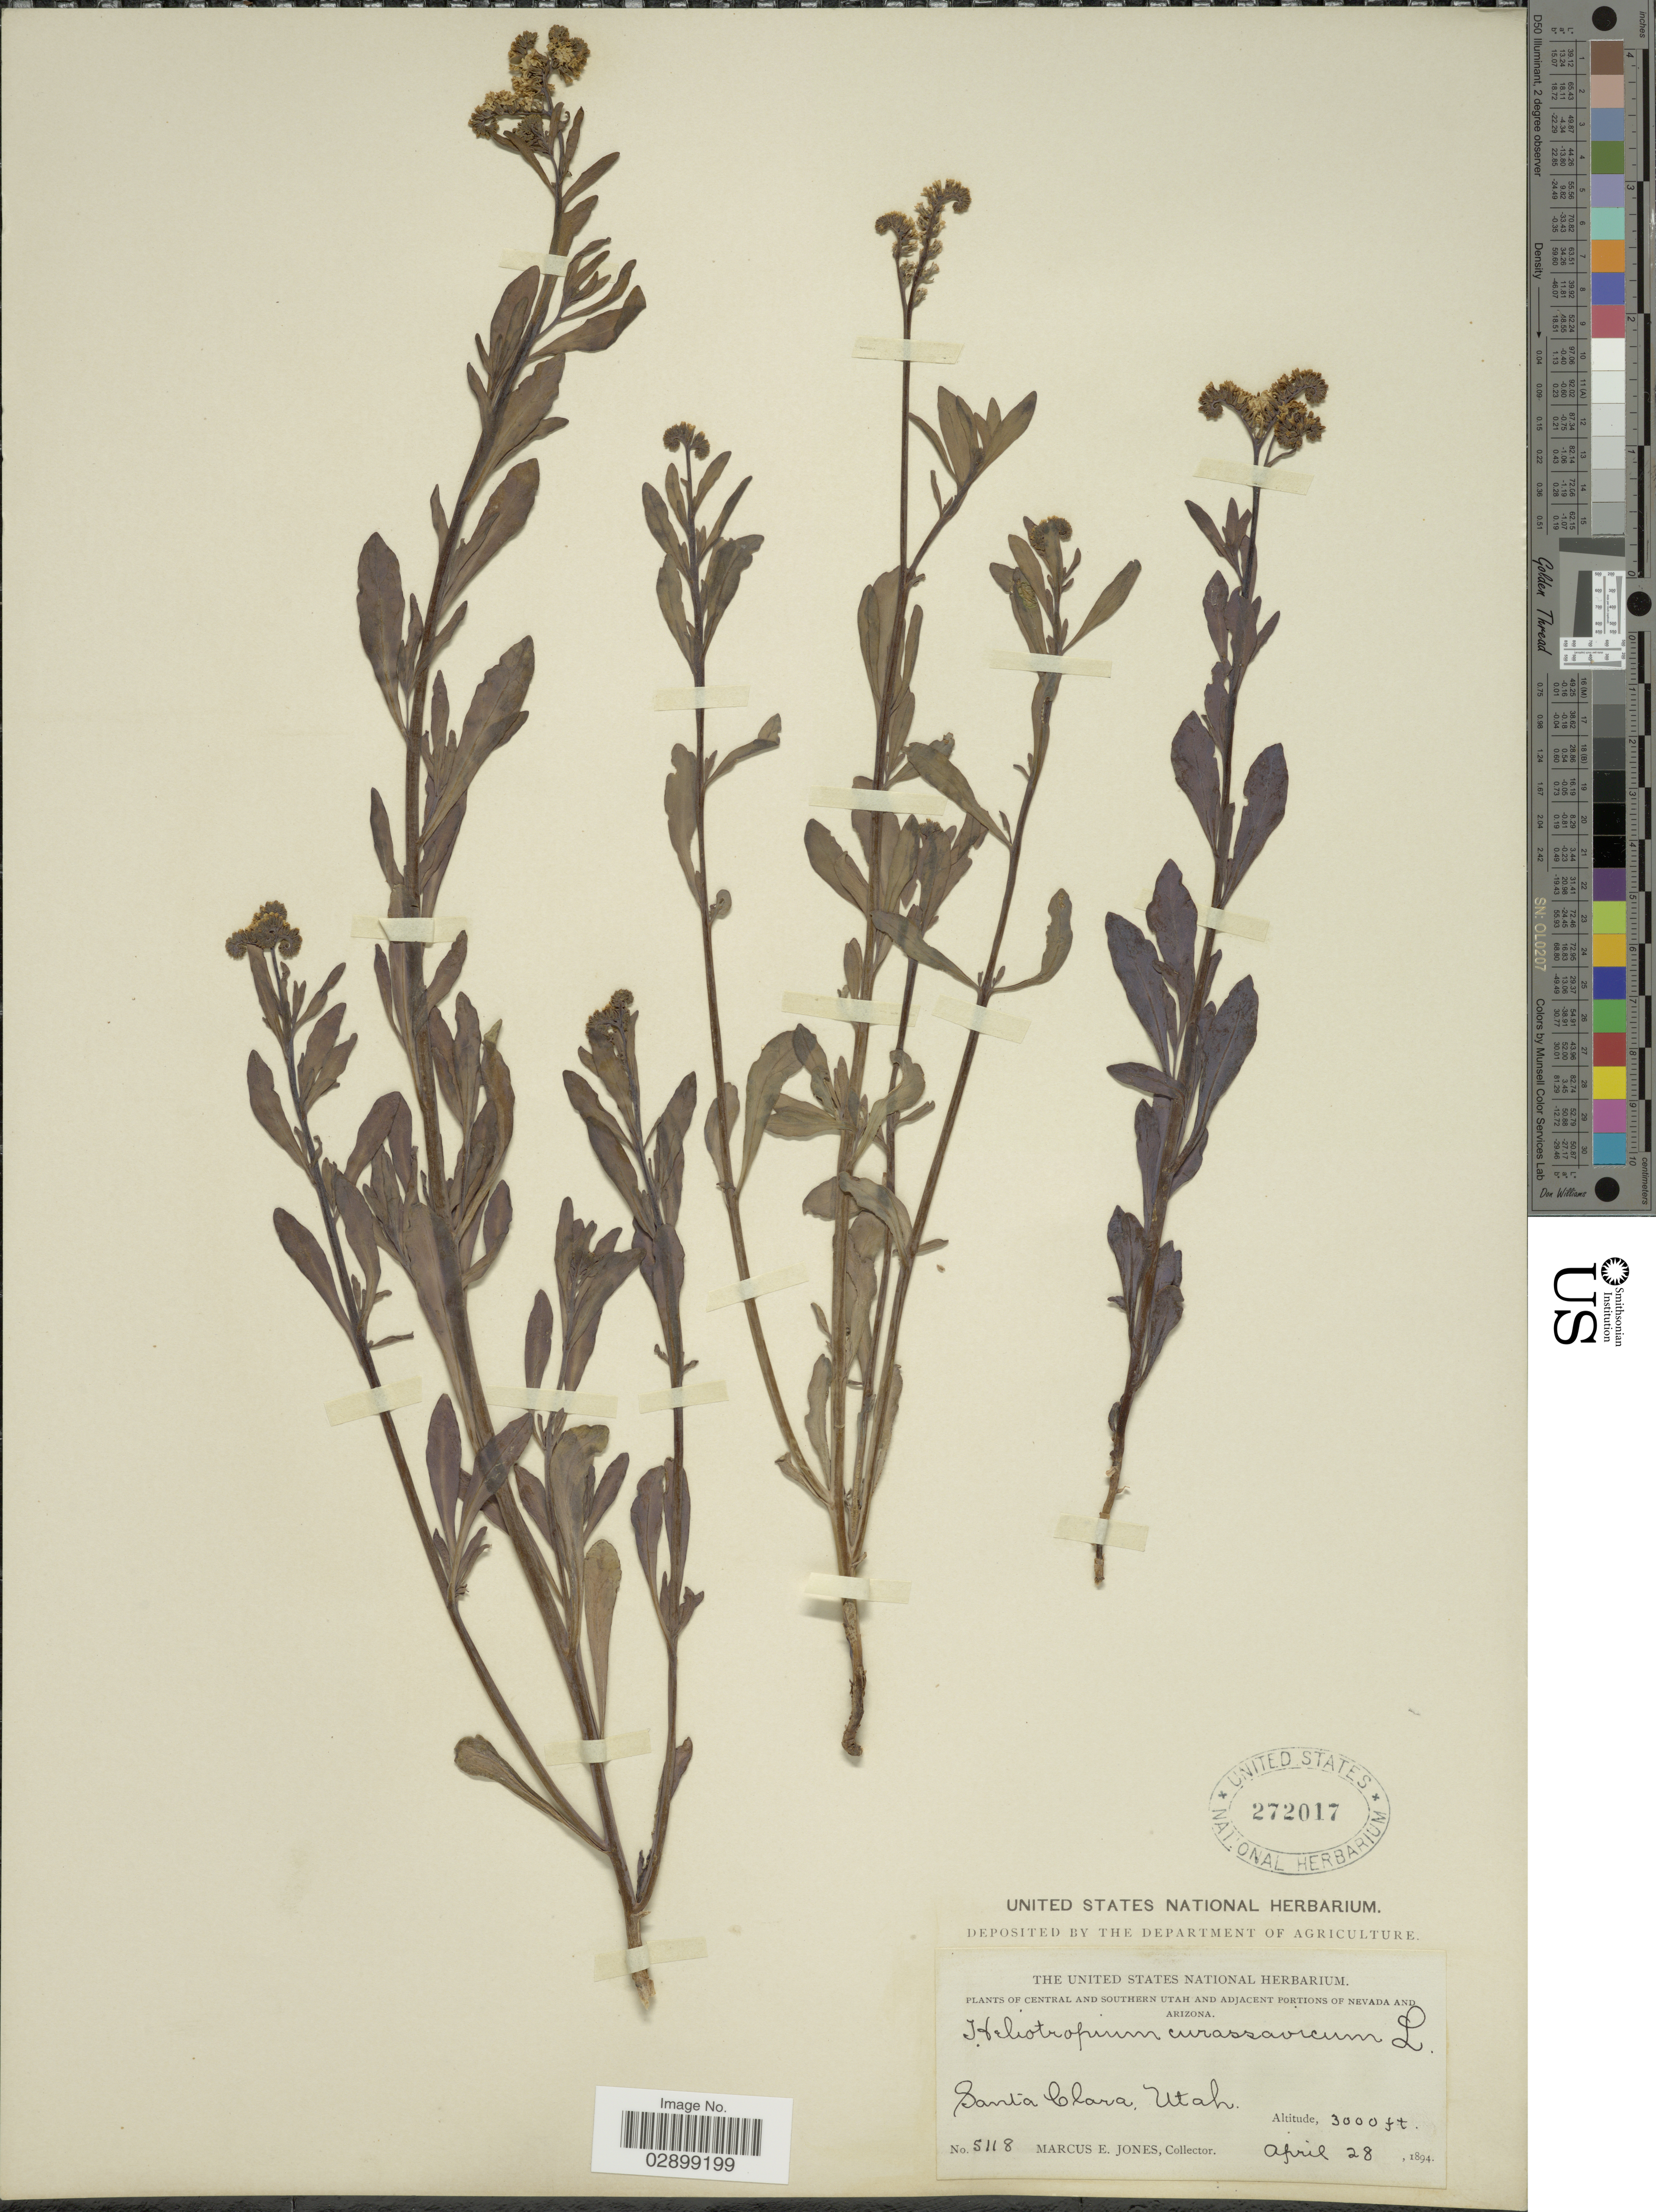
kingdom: Plantae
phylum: Tracheophyta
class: Magnoliopsida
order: Boraginales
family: Heliotropiaceae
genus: Heliotropium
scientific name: Heliotropium sp.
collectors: M. E. Jones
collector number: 5118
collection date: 1894-04-28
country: United States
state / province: Utah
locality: Santa Clara. Central and southern Utah.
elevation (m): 914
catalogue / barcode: US 272017